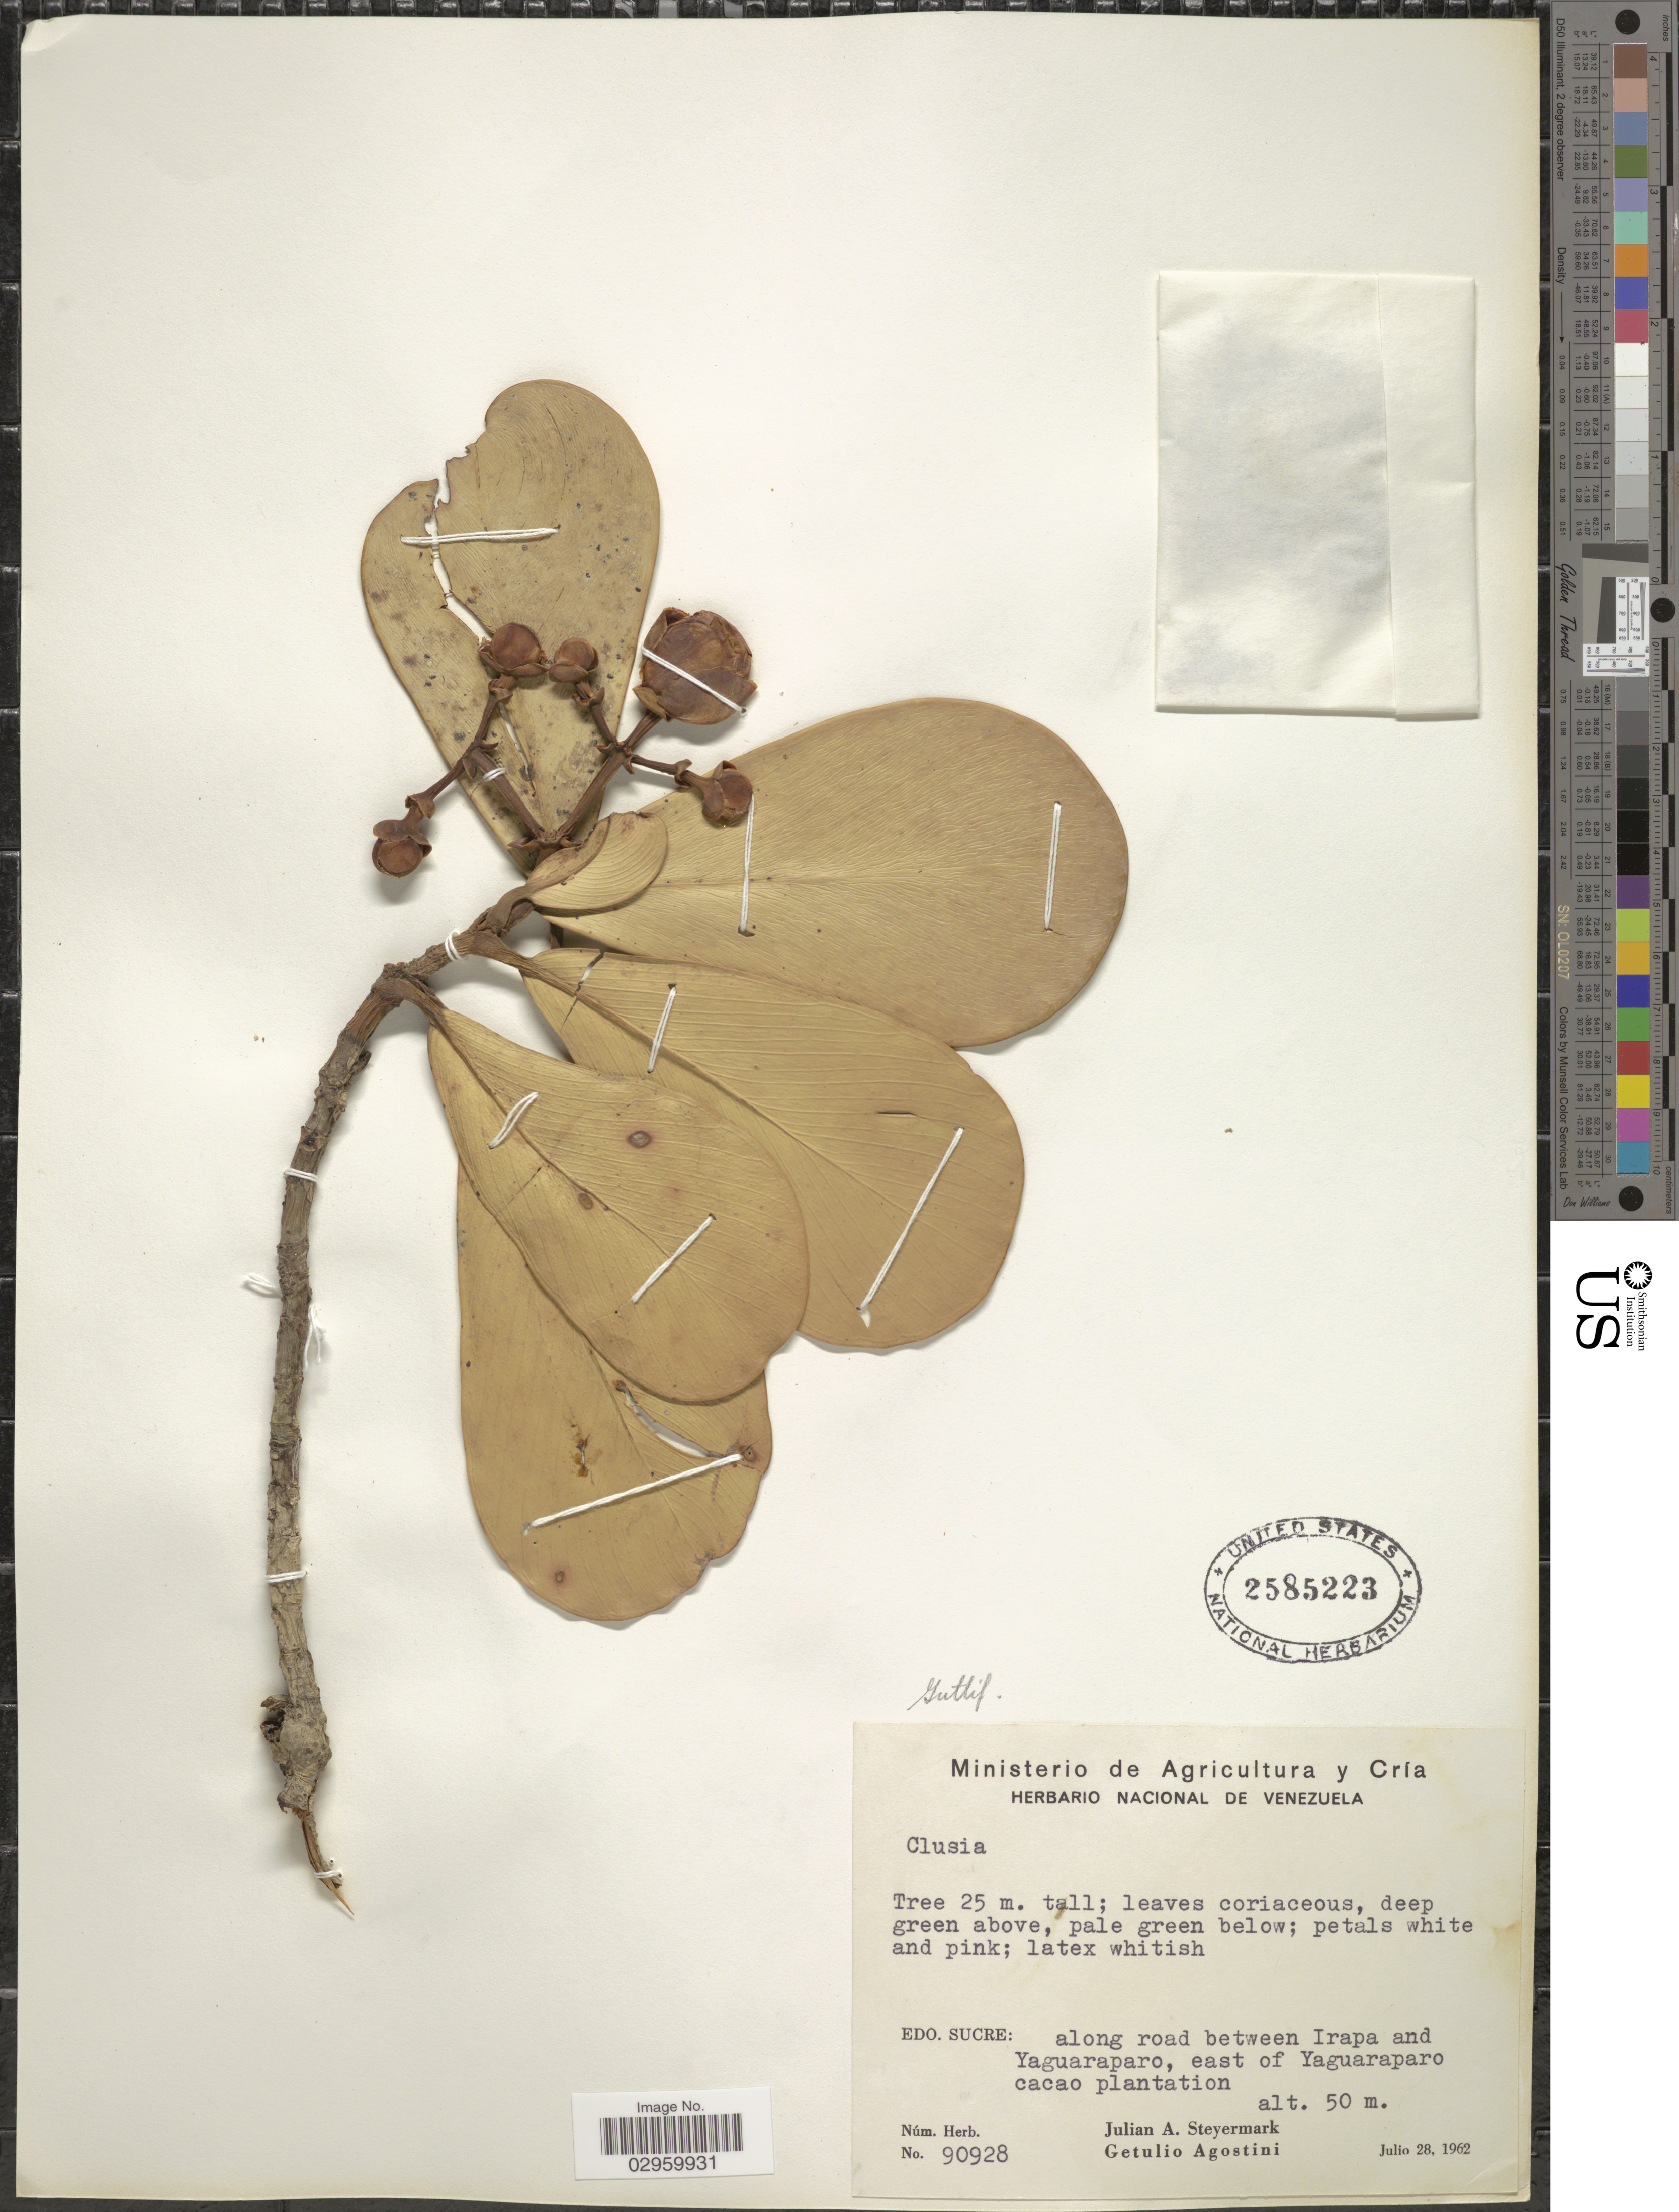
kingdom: Plantae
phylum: Tracheophyta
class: Magnoliopsida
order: Malpighiales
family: Clusiaceae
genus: Clusia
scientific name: Clusia sp.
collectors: J. Steyermark & G. Agostini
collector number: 90928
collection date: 1962-07-28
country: Venezuela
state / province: Sucre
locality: Along road between Irapa and Yaguaraparo, east of Yaguaraparo cacao plantation.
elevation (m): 50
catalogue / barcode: US 2585223